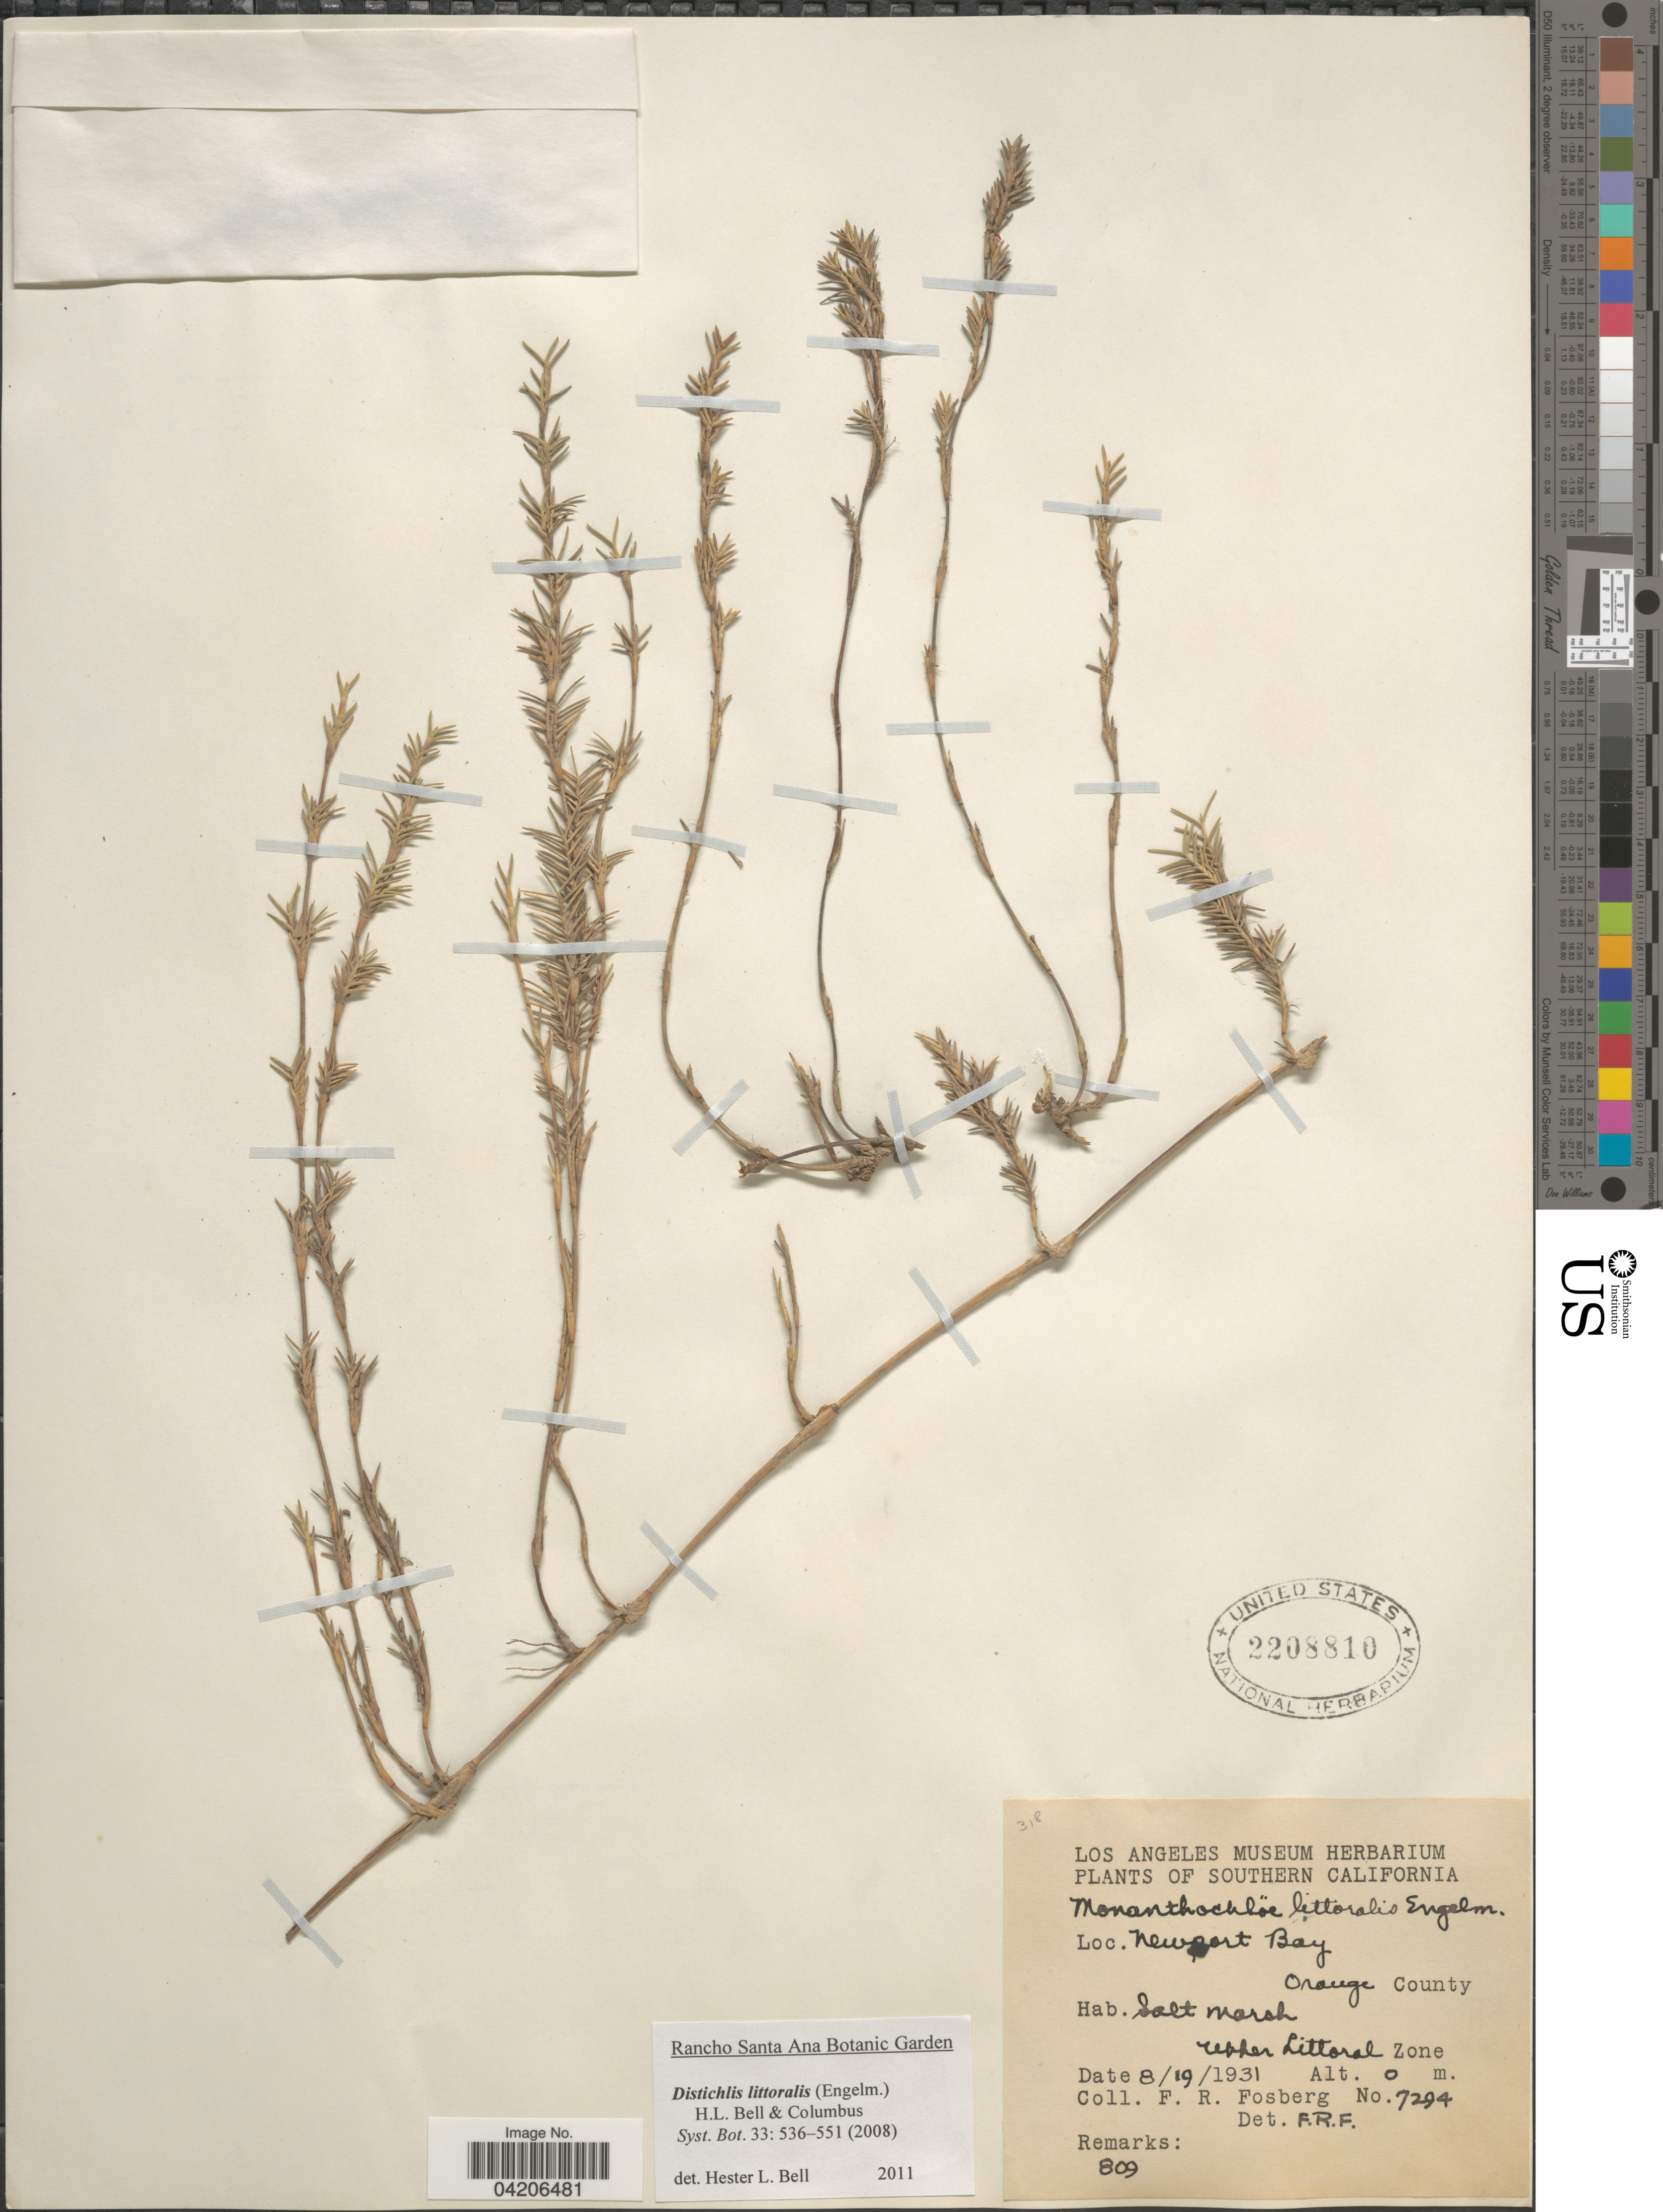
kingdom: Plantae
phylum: Tracheophyta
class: Liliopsida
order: Poales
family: Poaceae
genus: Distichlis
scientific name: Distichlis littoralis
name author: (Engelm.) H.L. Bell & Columbus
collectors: F. R. Fosberg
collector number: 7294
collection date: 1931-08-19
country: United States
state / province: California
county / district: Orange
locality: Southern California. Newport Bay Orange County. Salt marsh Upper Littoral Zone.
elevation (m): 0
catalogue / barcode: US 2208810